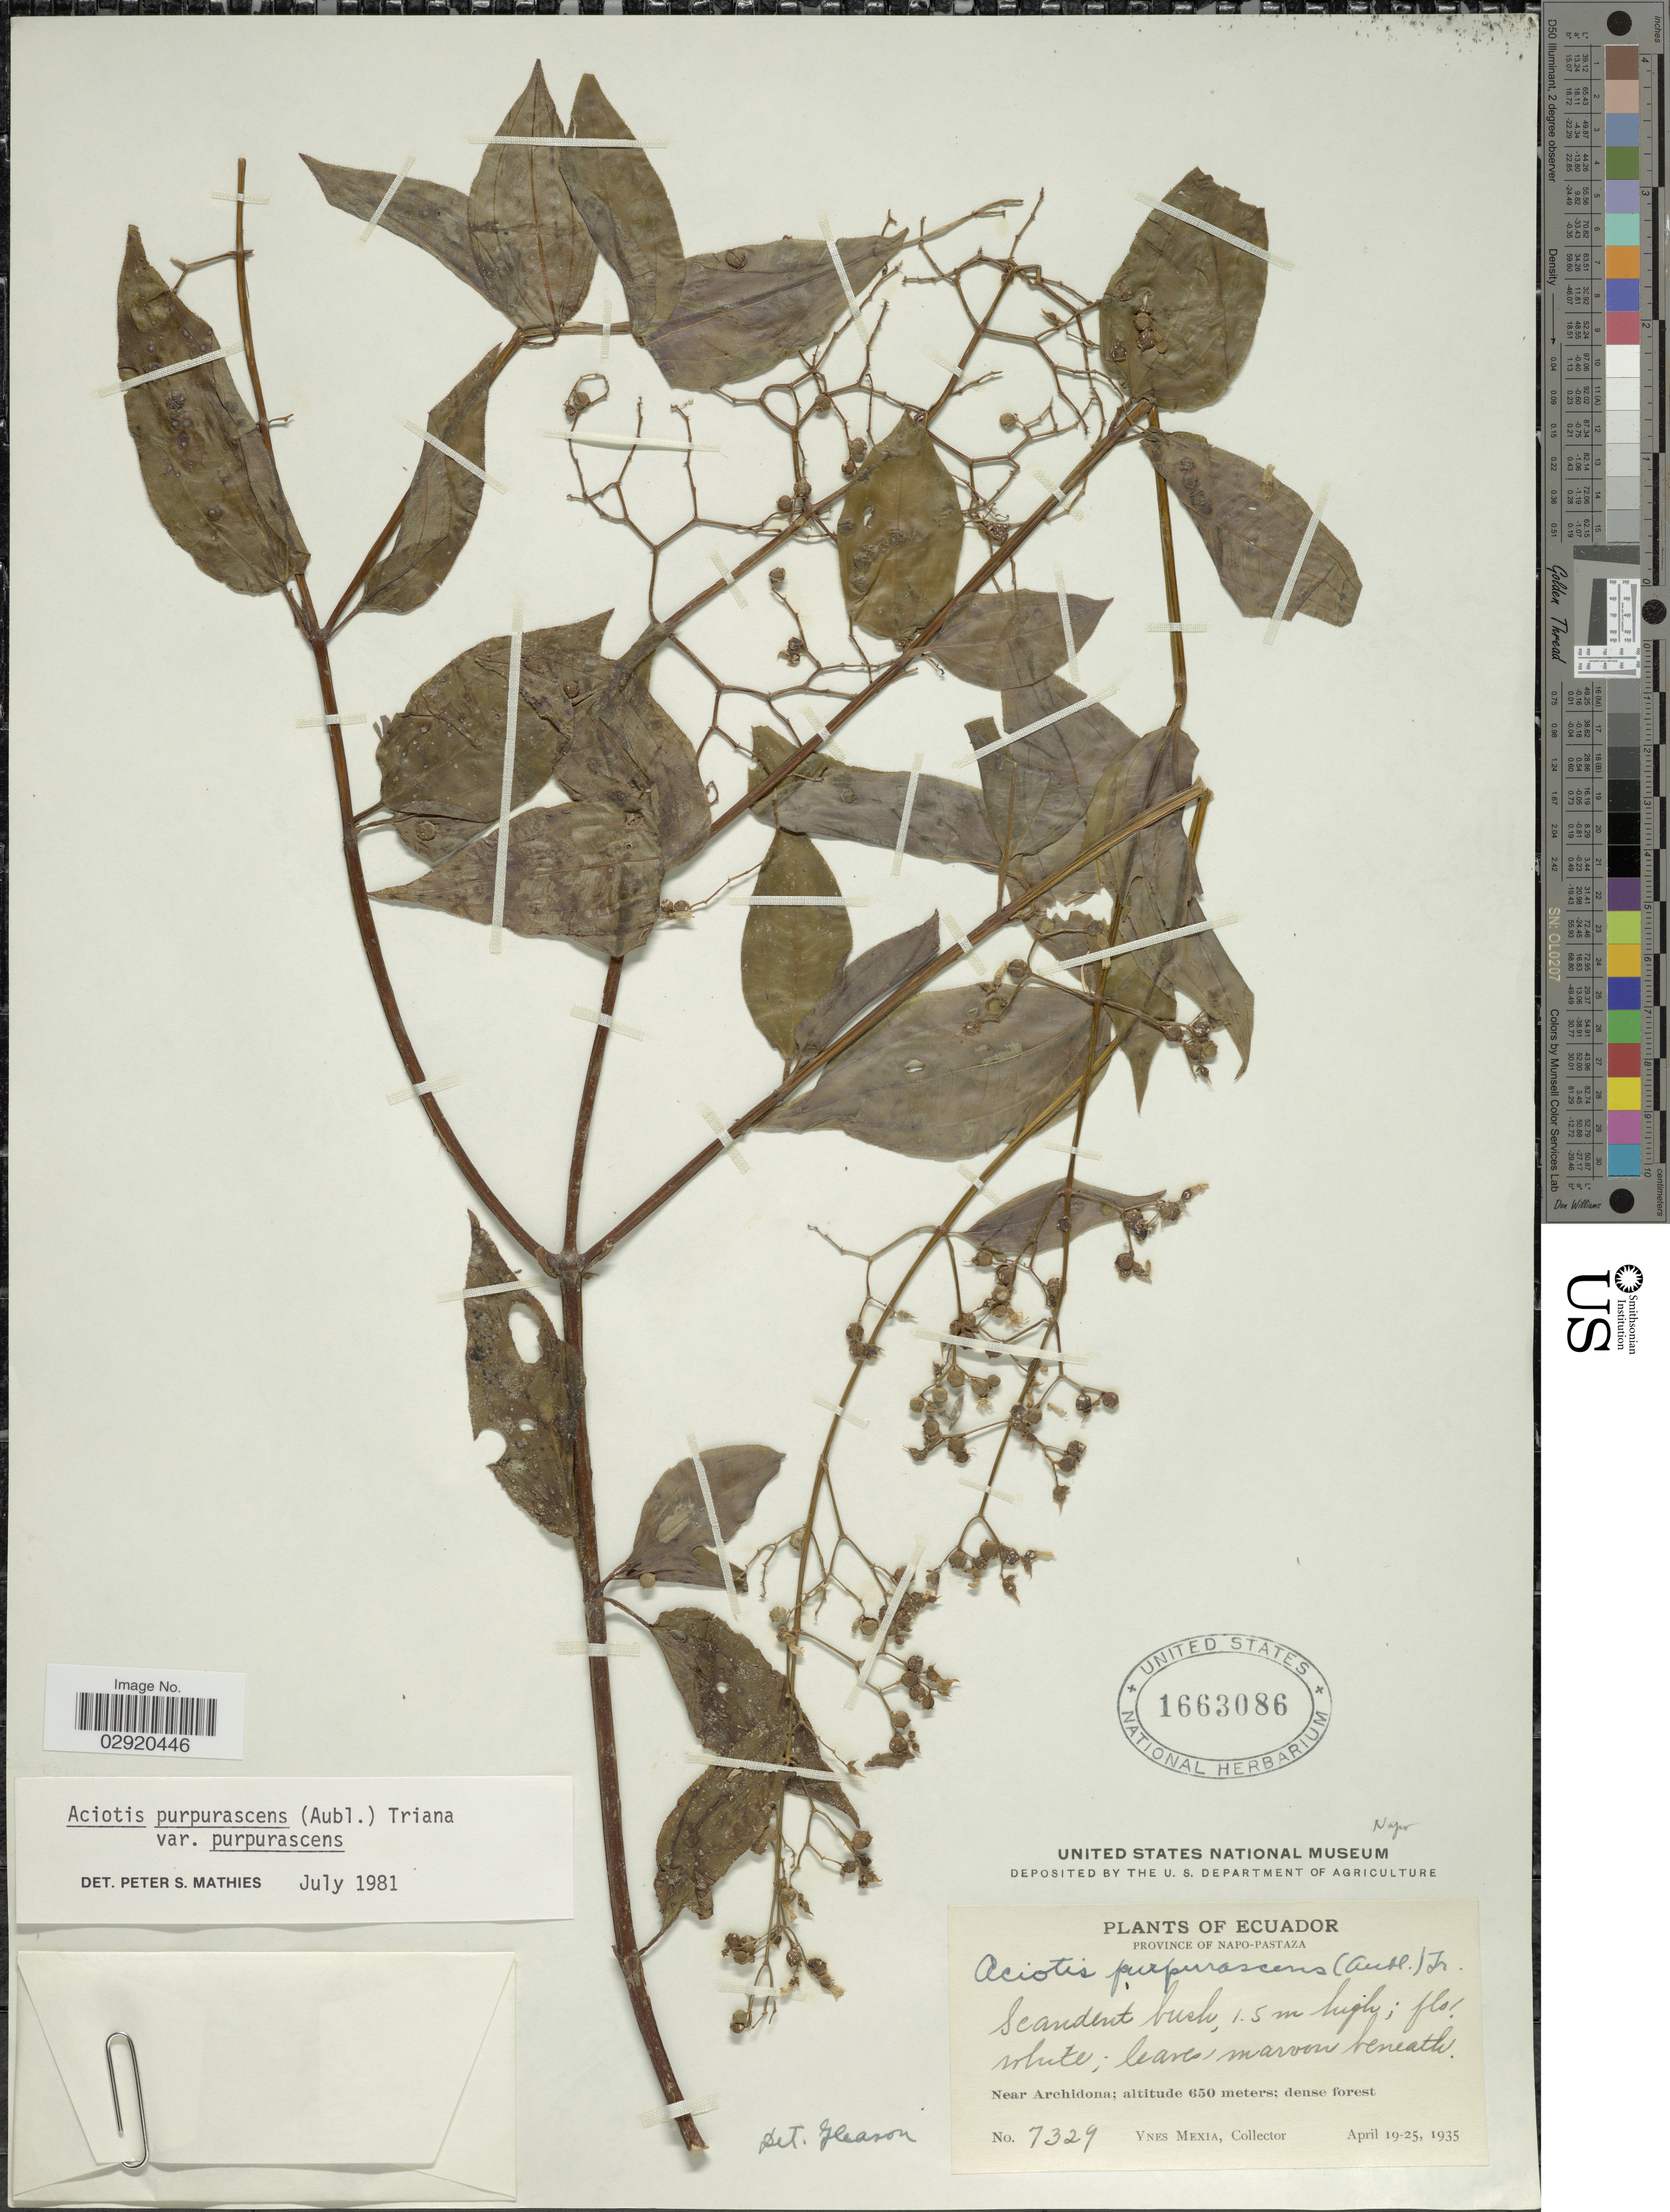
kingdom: Plantae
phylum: Tracheophyta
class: Magnoliopsida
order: Myrtales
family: Melastomataceae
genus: Aciotis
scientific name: Aciotis purpurascens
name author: (Aubl.) Triana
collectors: Y. Mexia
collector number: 7329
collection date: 1935-04-19/1935-04-25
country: Ecuador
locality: Province of Napo-Pastaza. Near Archidona.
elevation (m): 650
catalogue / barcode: US 1663086